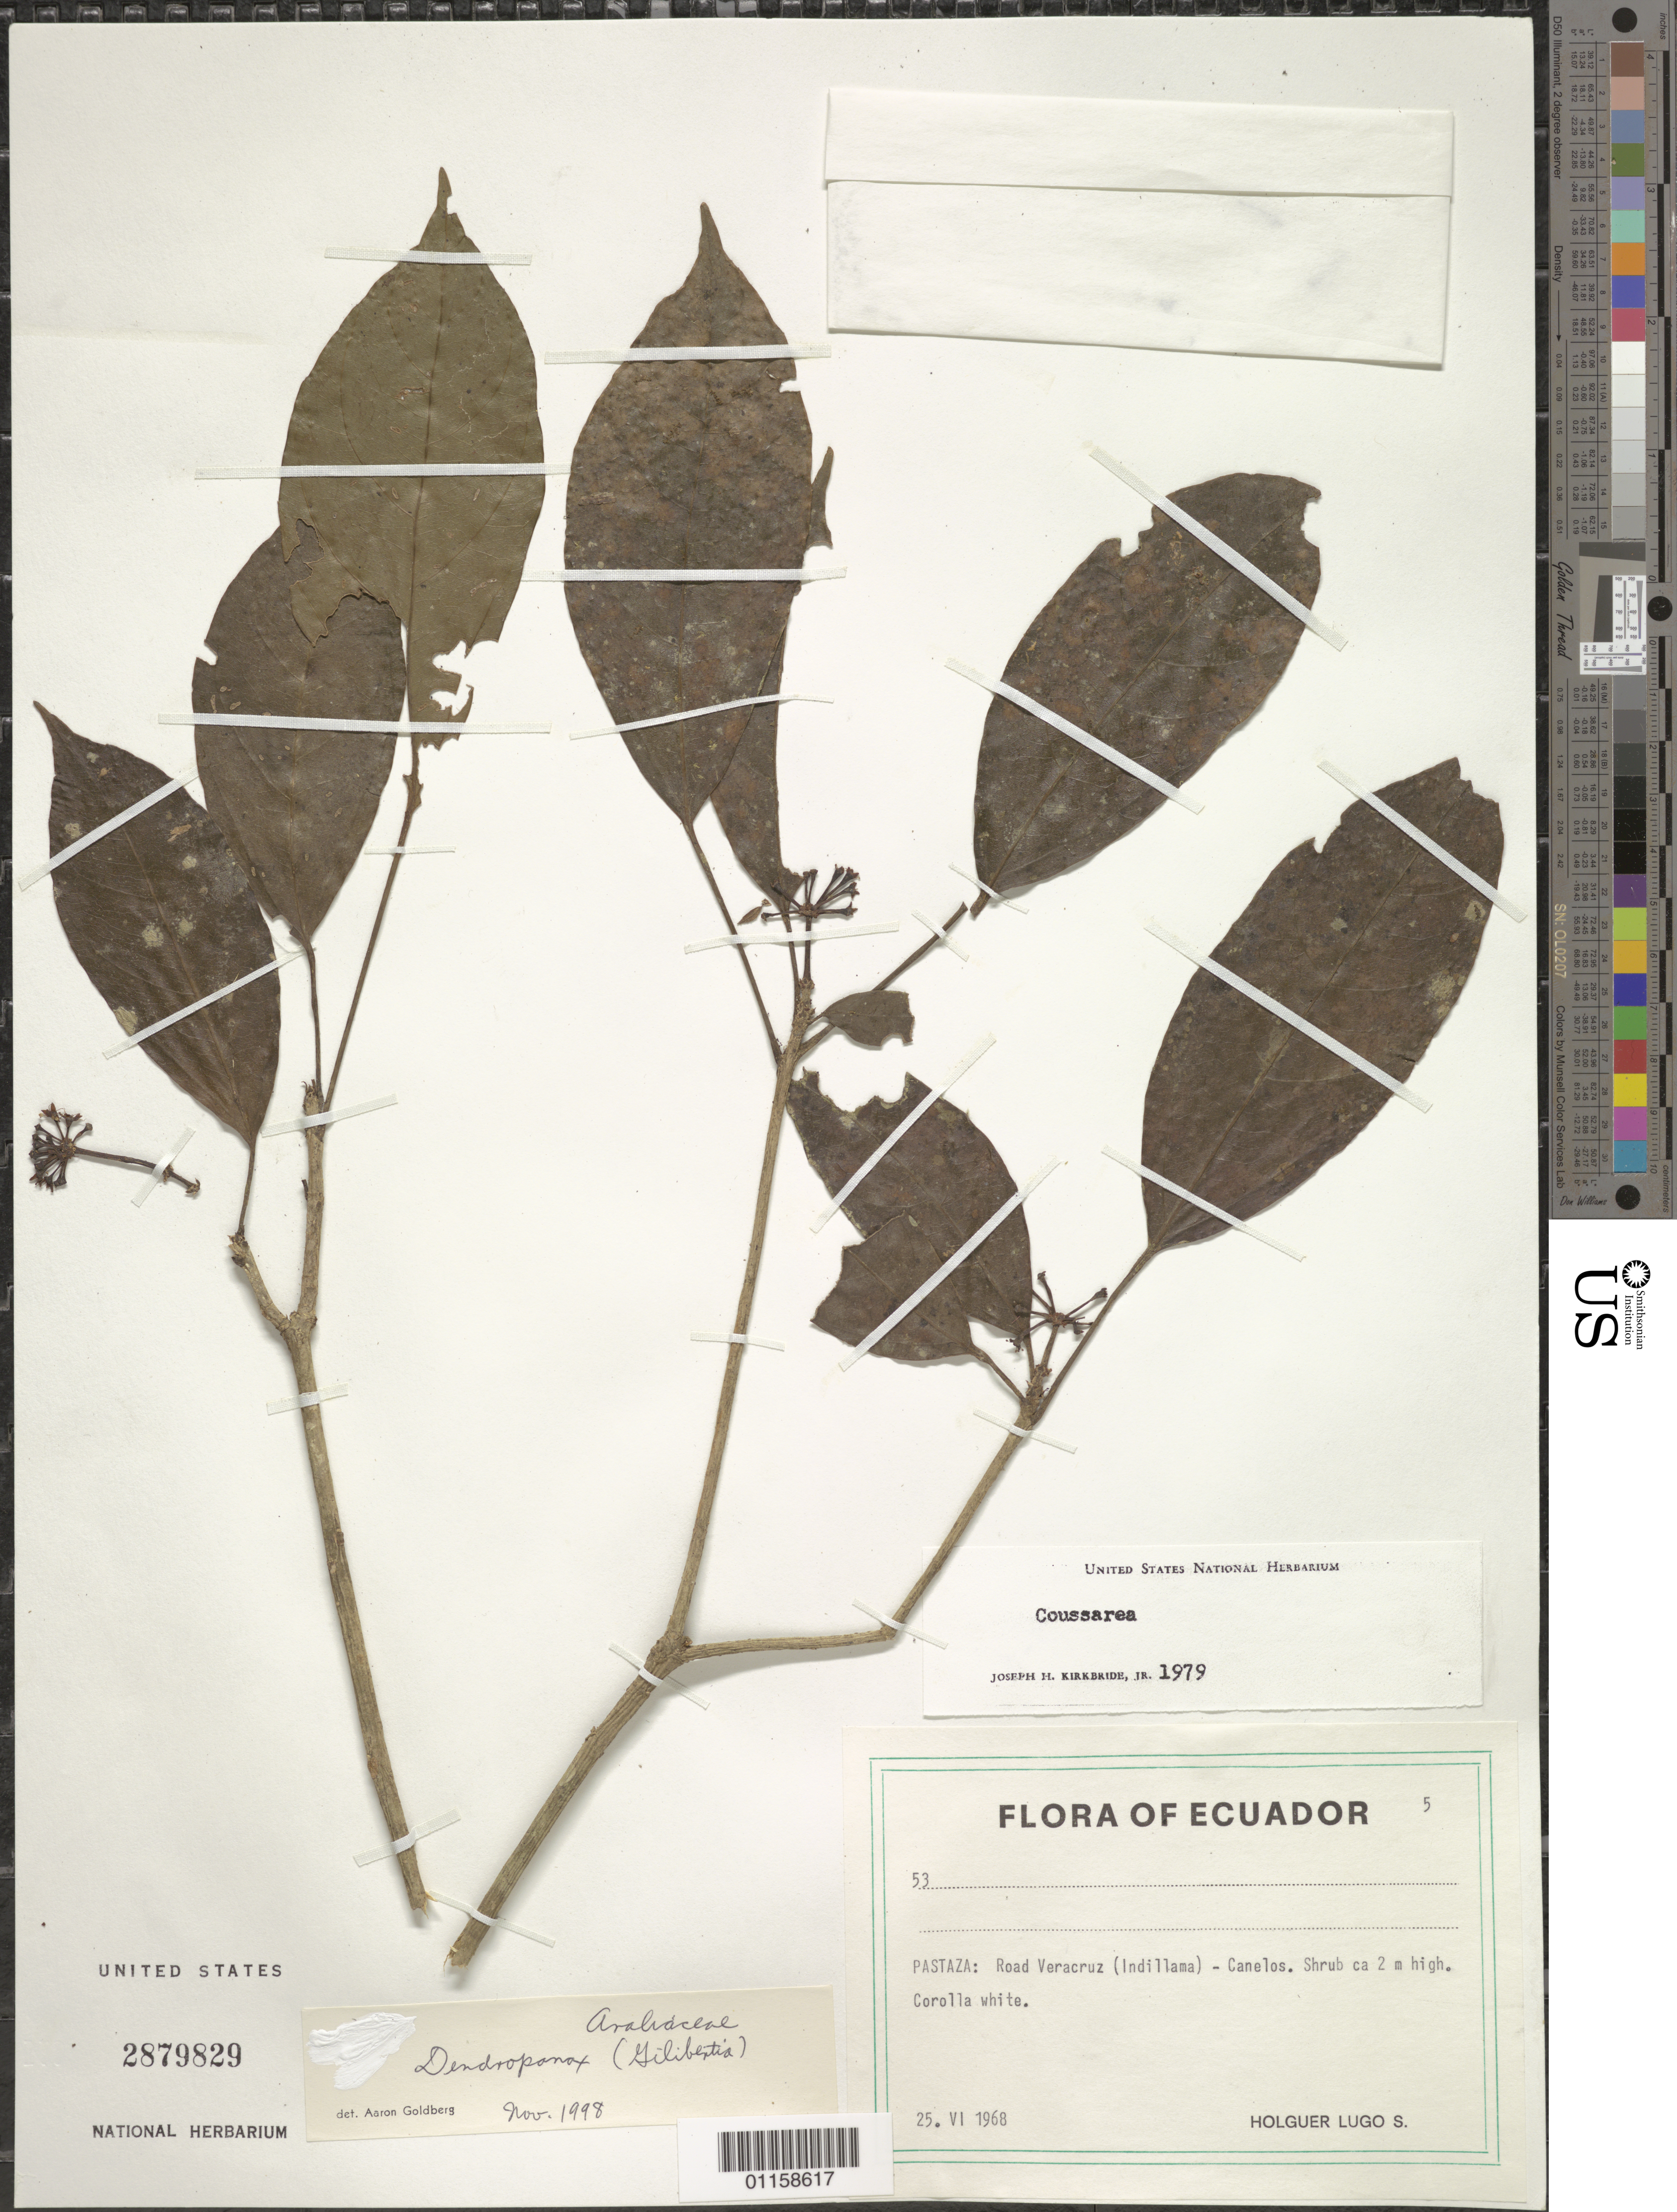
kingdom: Plantae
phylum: Tracheophyta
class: Magnoliopsida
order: Apiales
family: Araliaceae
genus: Dendropanax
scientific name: Dendropanax sp.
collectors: H. Lugo S.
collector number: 53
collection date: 1968-06-25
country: Ecuador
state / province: Pastaza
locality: Road Veracruz (Indillama) - Canelos.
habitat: Shrub.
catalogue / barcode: US 2879829